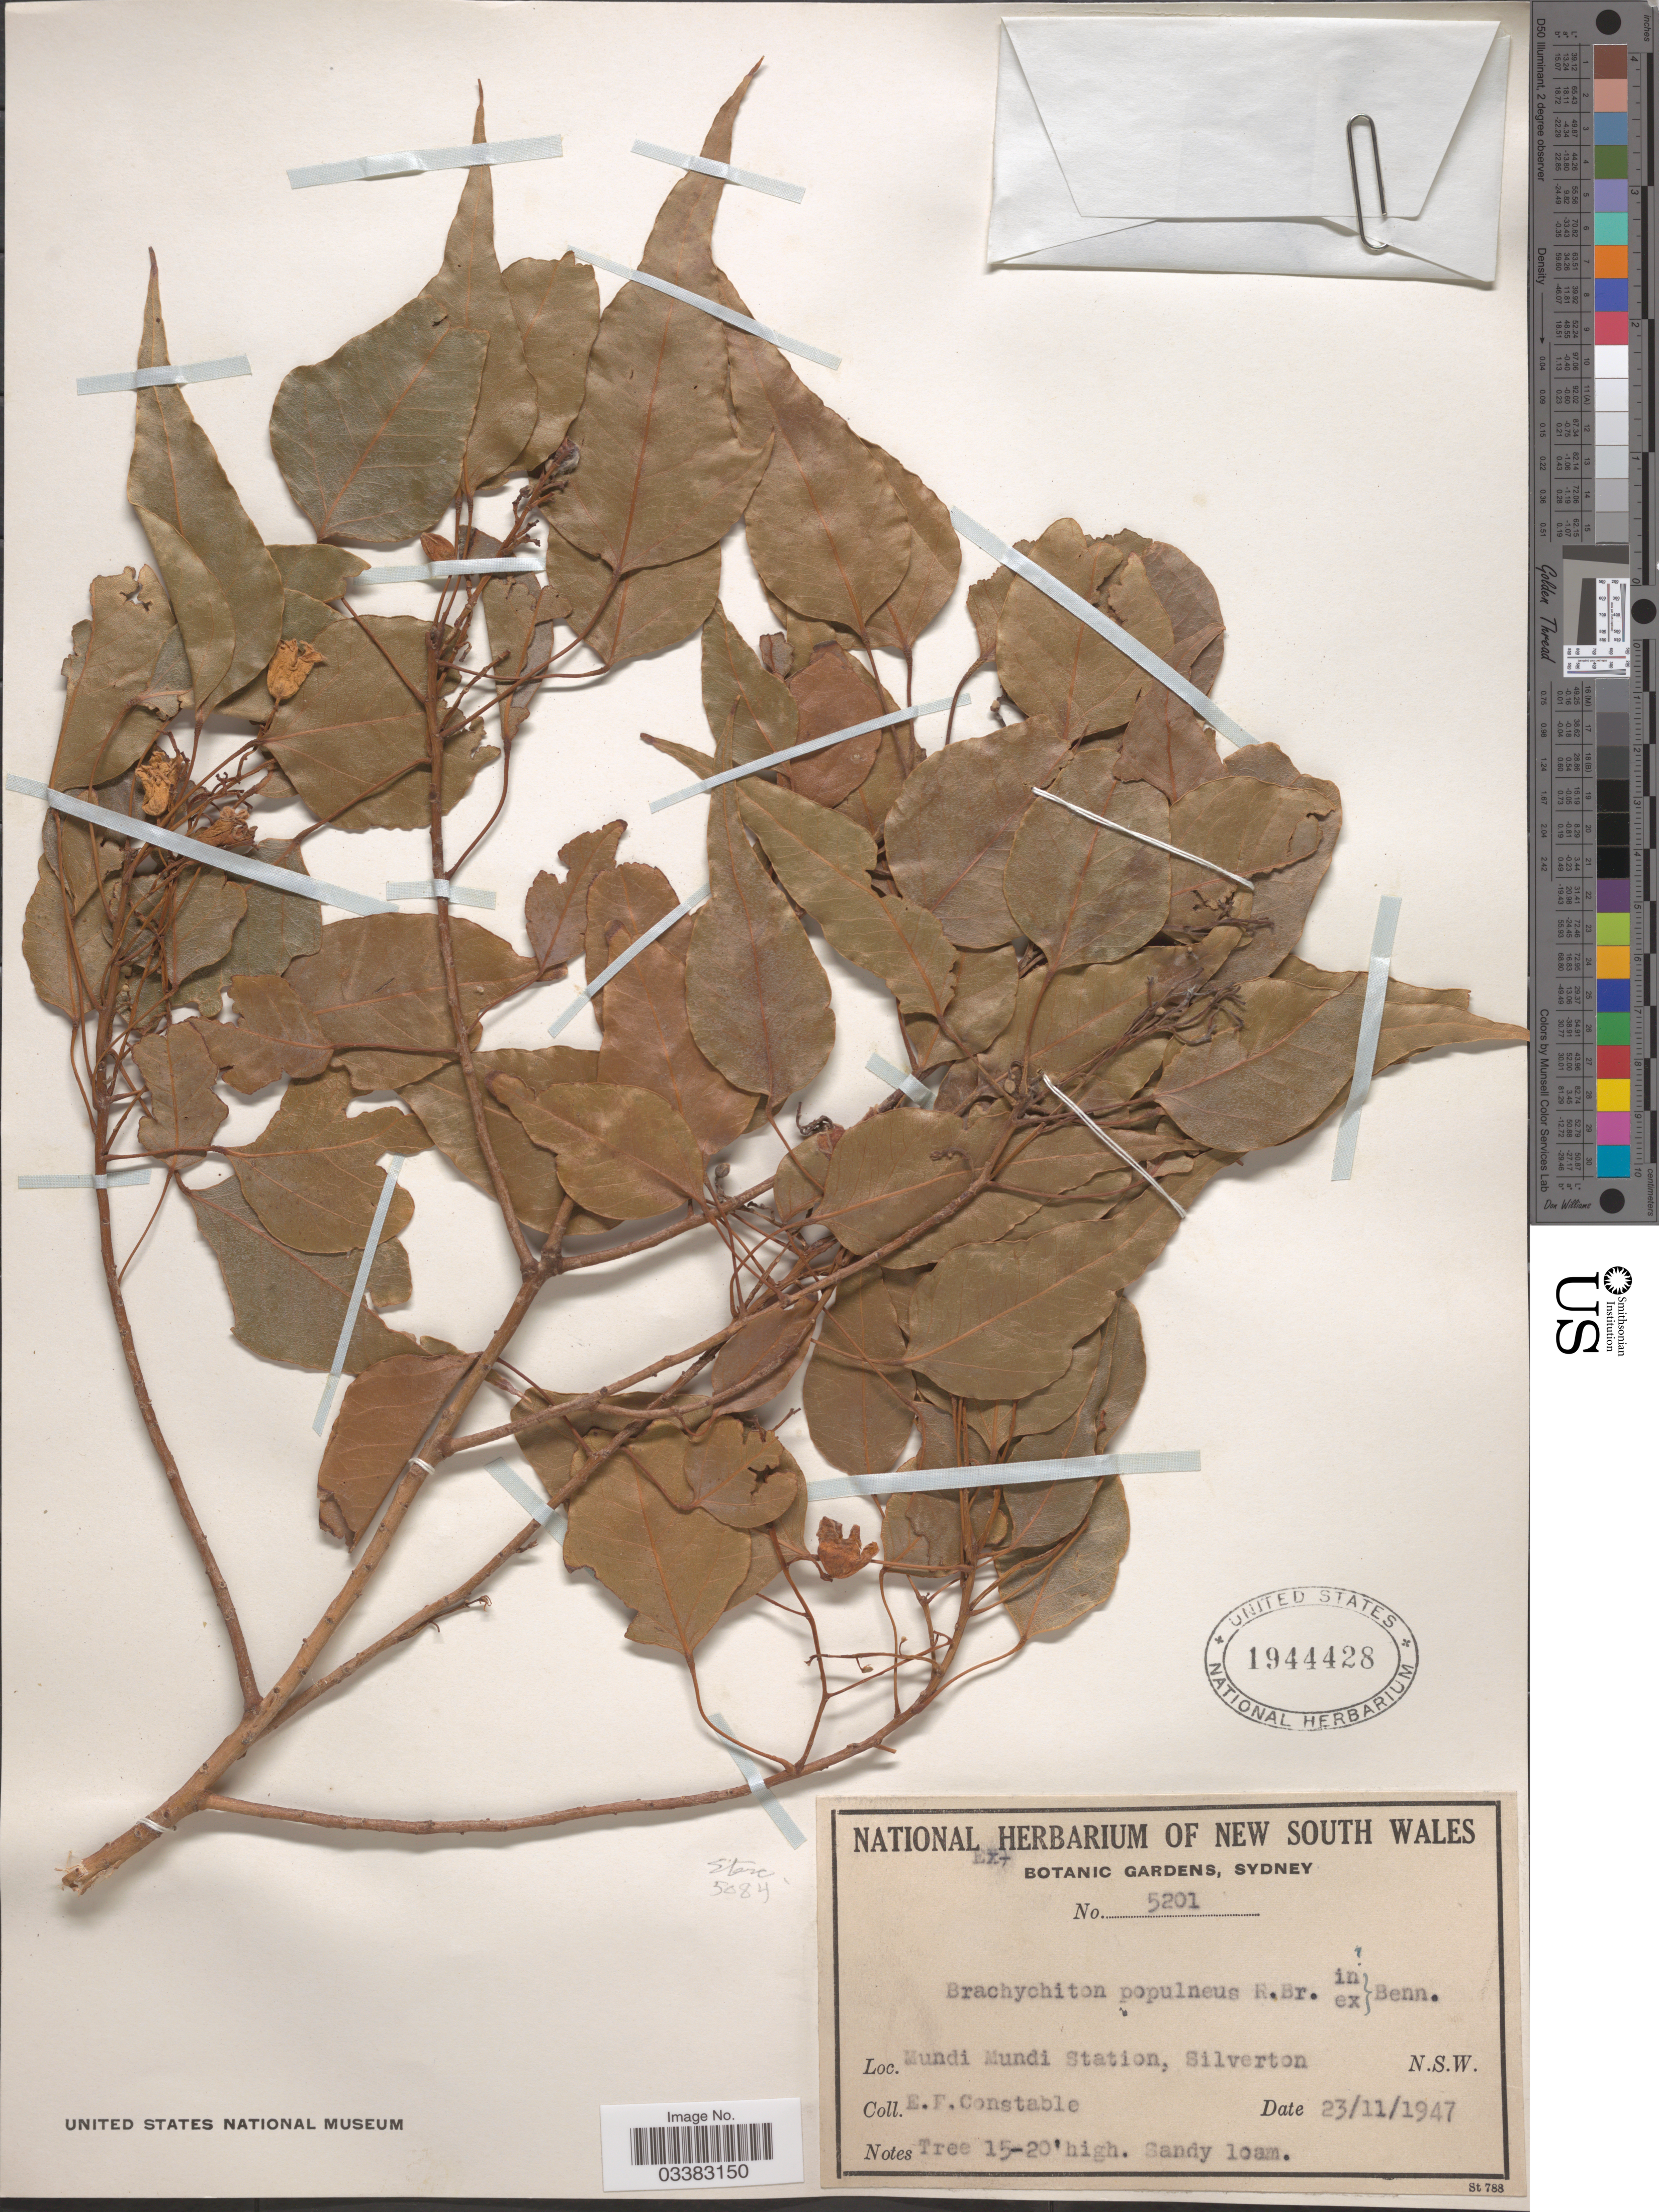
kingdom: Plantae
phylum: Tracheophyta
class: Magnoliopsida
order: Malvales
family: Malvaceae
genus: Brachychiton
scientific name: Brachychiton populneus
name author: (Schott & Endl.) R. Br.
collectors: E. F. Constable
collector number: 5201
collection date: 1947-11-23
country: Australia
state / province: New South Wales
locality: Mundi Mundi Station, Silverton.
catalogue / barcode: US 1944428